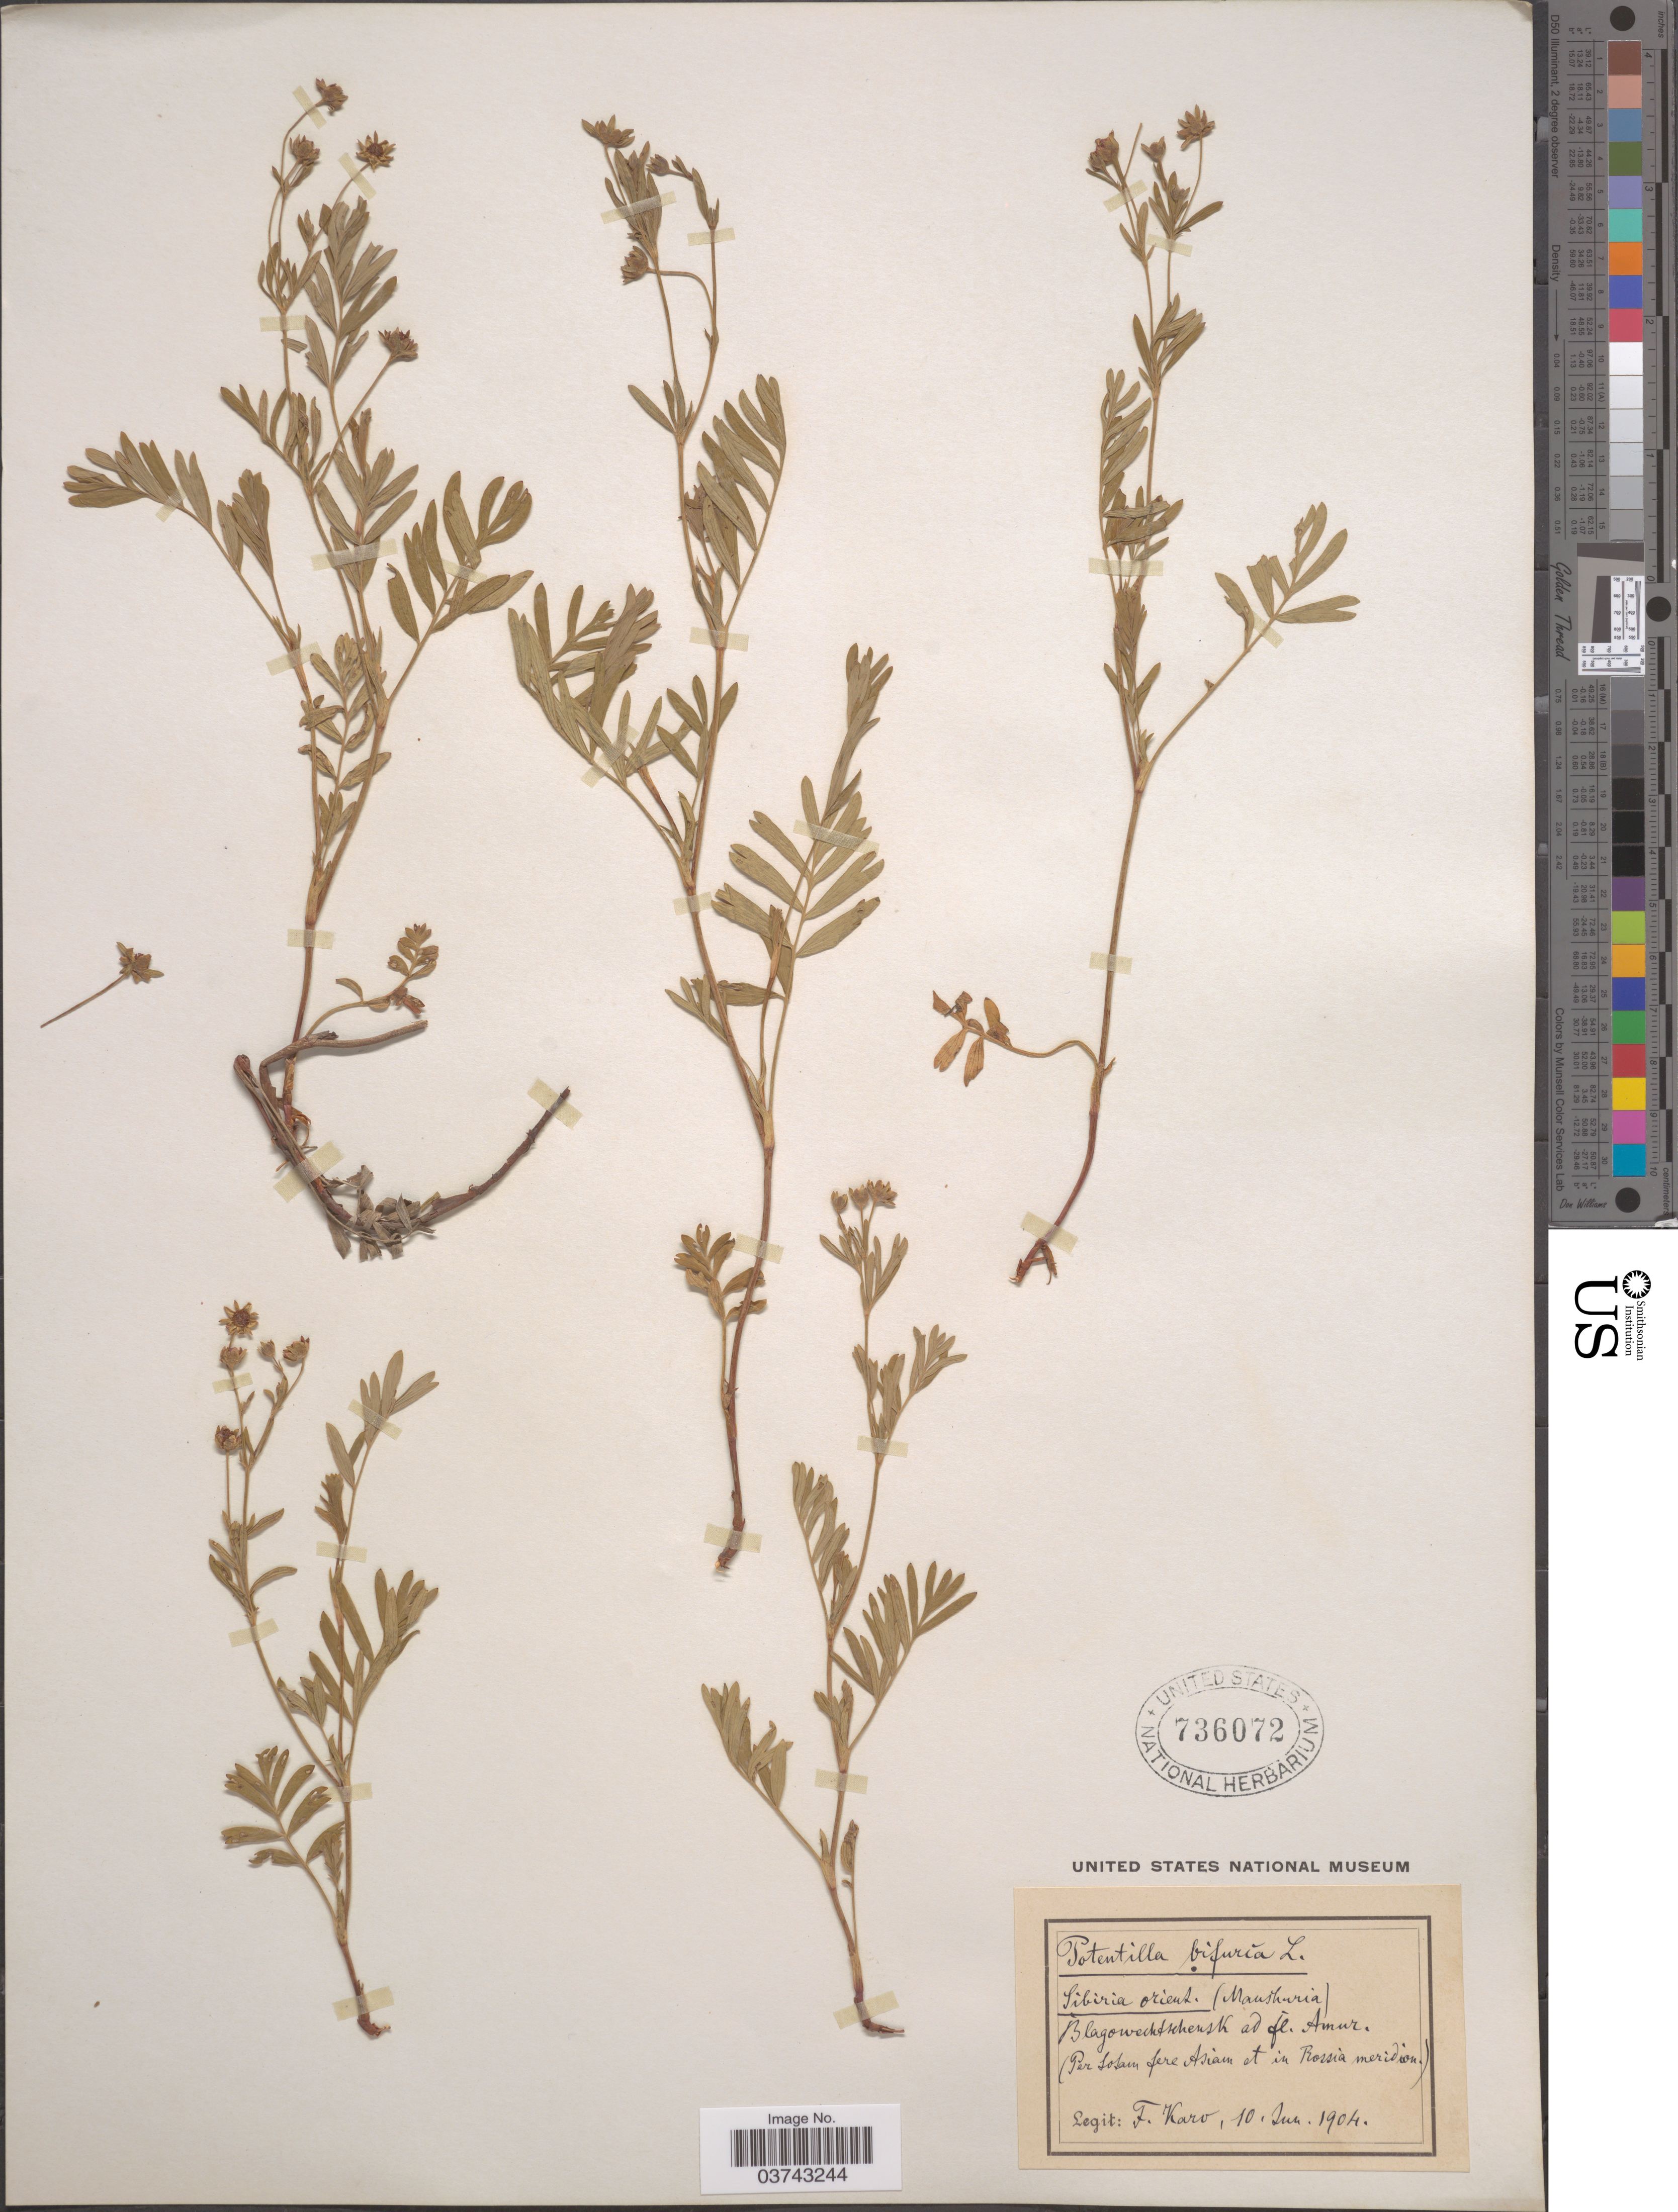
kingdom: Plantae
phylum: Tracheophyta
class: Magnoliopsida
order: Rosales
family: Rosaceae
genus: Sibbaldianthe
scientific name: Sibbaldianthe bifurca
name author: (L.) Kurtto & T. Erikss.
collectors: F. Karo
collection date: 1904-06-10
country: Russian Federation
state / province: Amur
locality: Sibiria orient. (Manshuria). Blagowechtschensk ad fl. Amur.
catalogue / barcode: US 736072